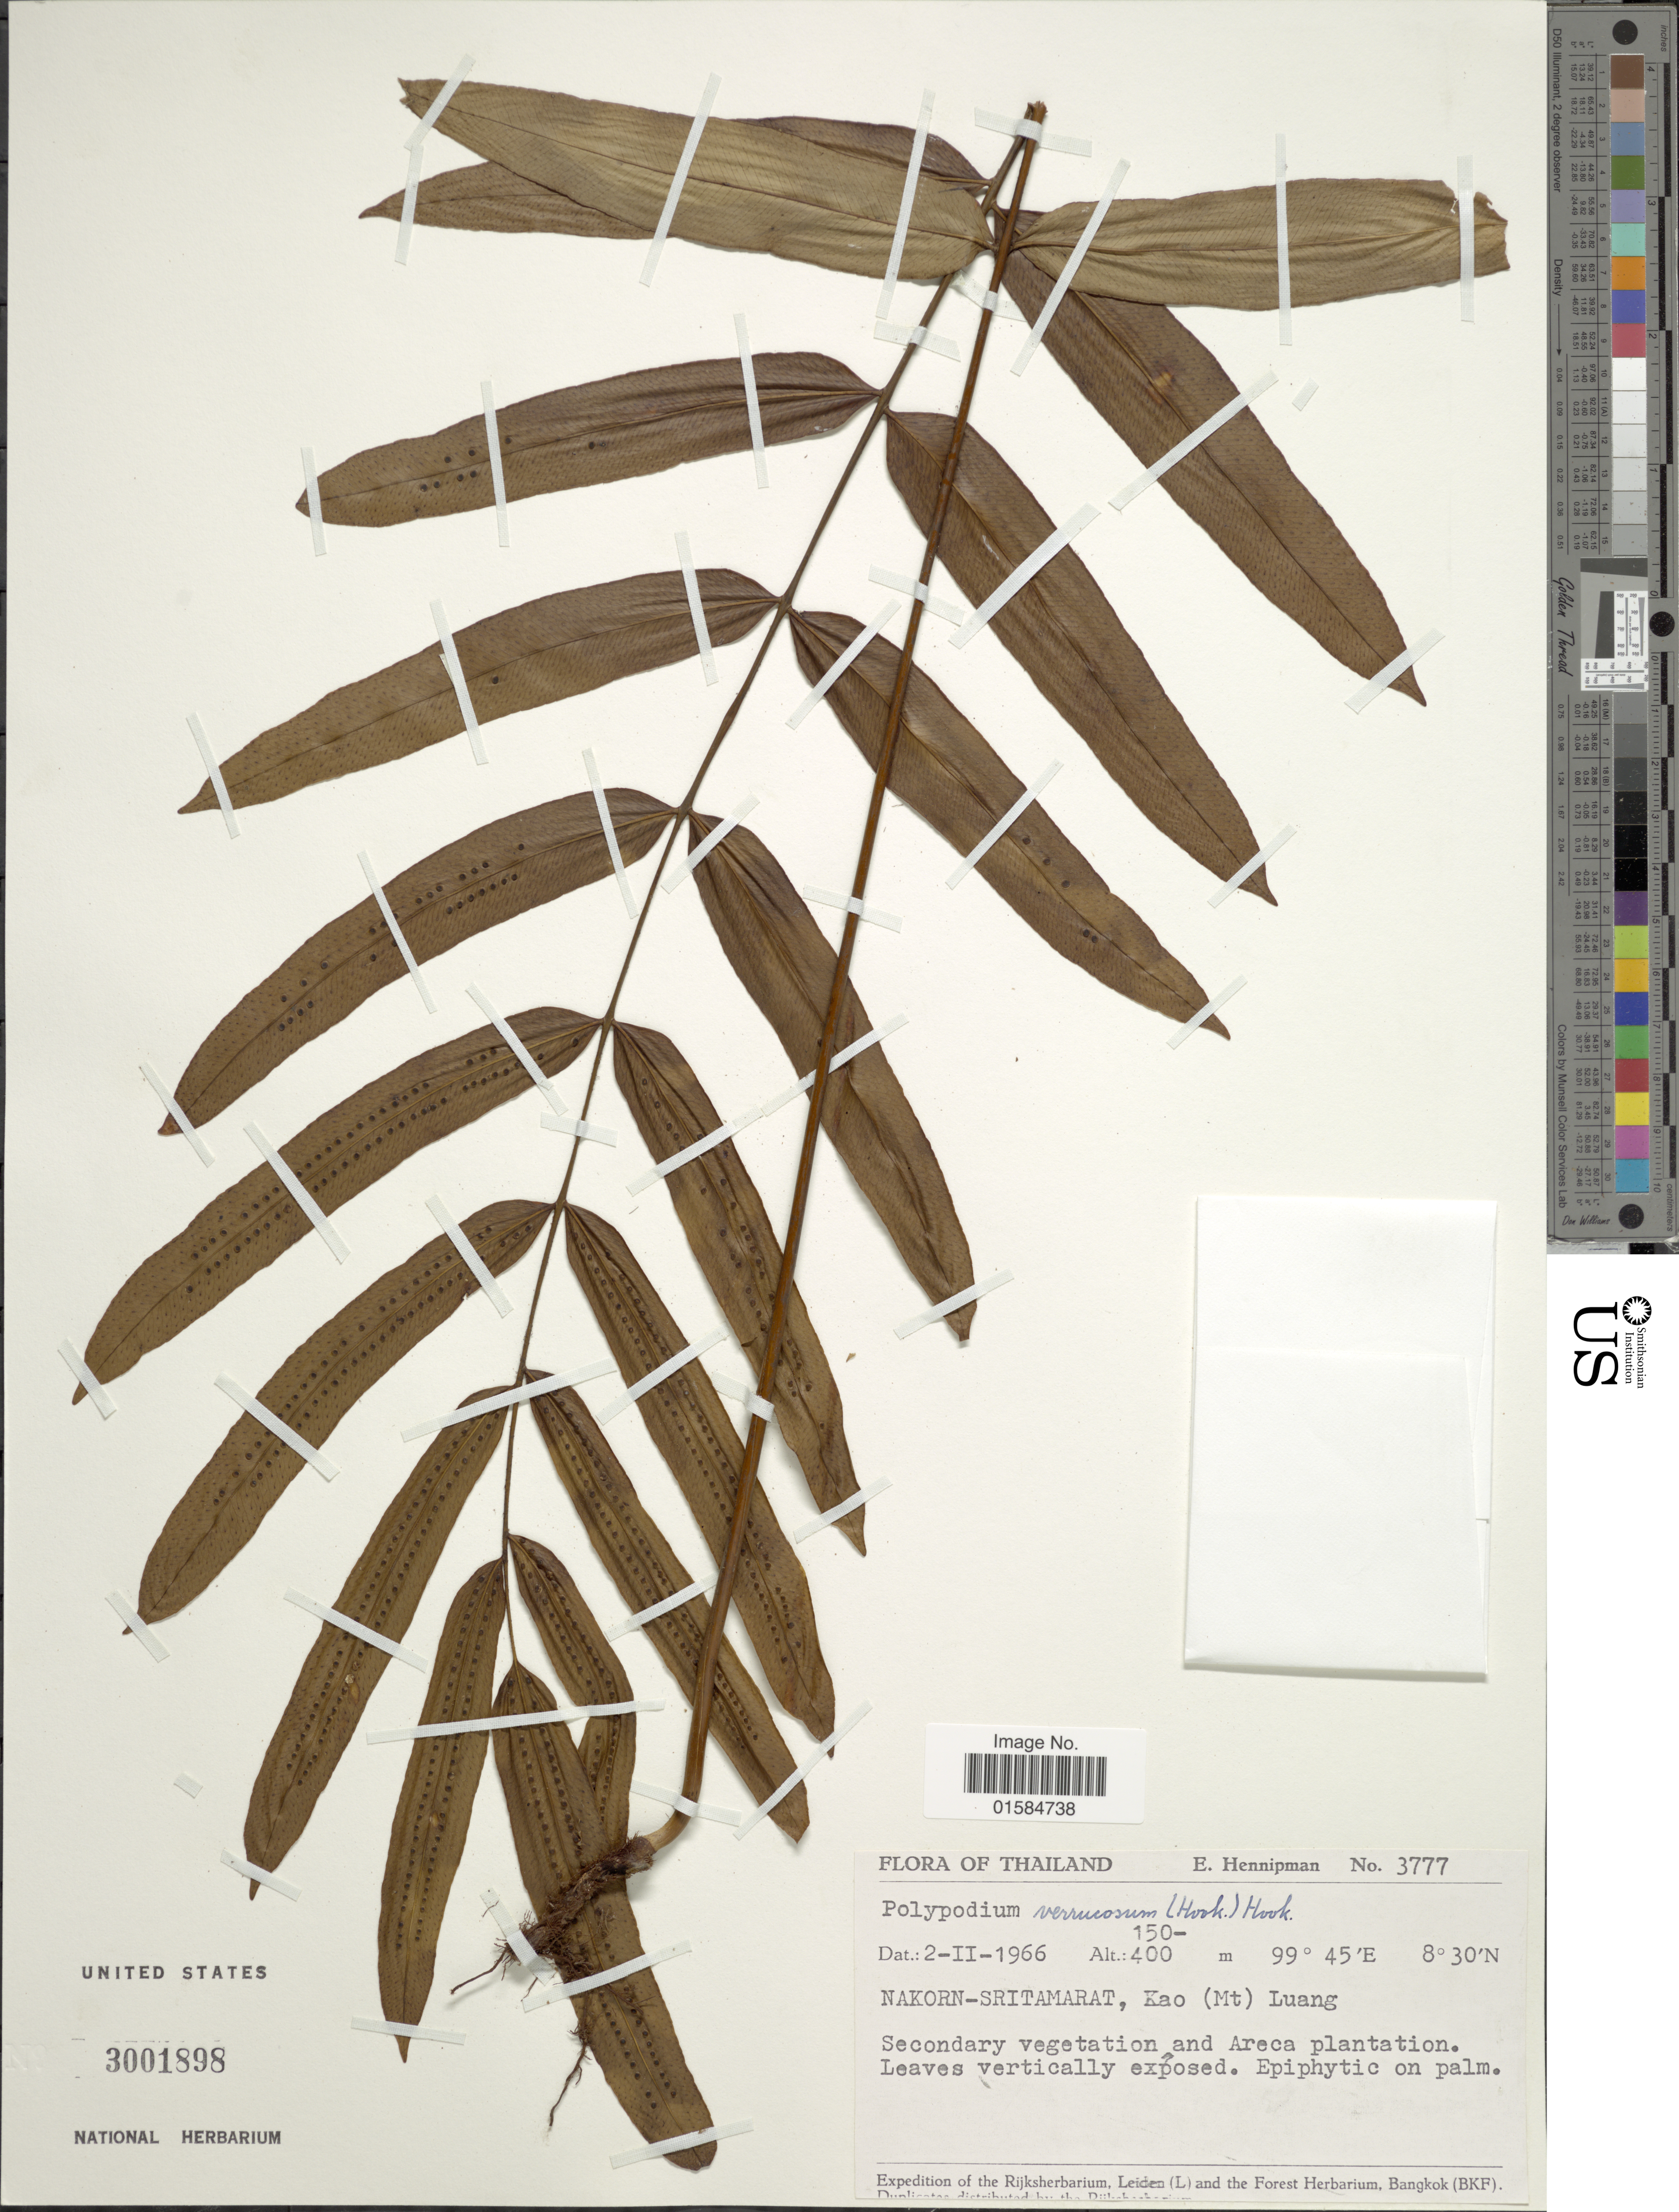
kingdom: Plantae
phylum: Tracheophyta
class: Polypodiopsida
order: Polypodiales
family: Polypodiaceae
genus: Goniophlebium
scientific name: Goniophlebium percussum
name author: (Cauv.) W.H. Wagner & Grether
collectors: E. Hennipman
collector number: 3777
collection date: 1966-02-02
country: Thailand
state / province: Nakhon Si Thammarat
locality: Nakorn-Sritamarat, Kao (Mt) Luang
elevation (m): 150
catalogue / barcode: US 3001898